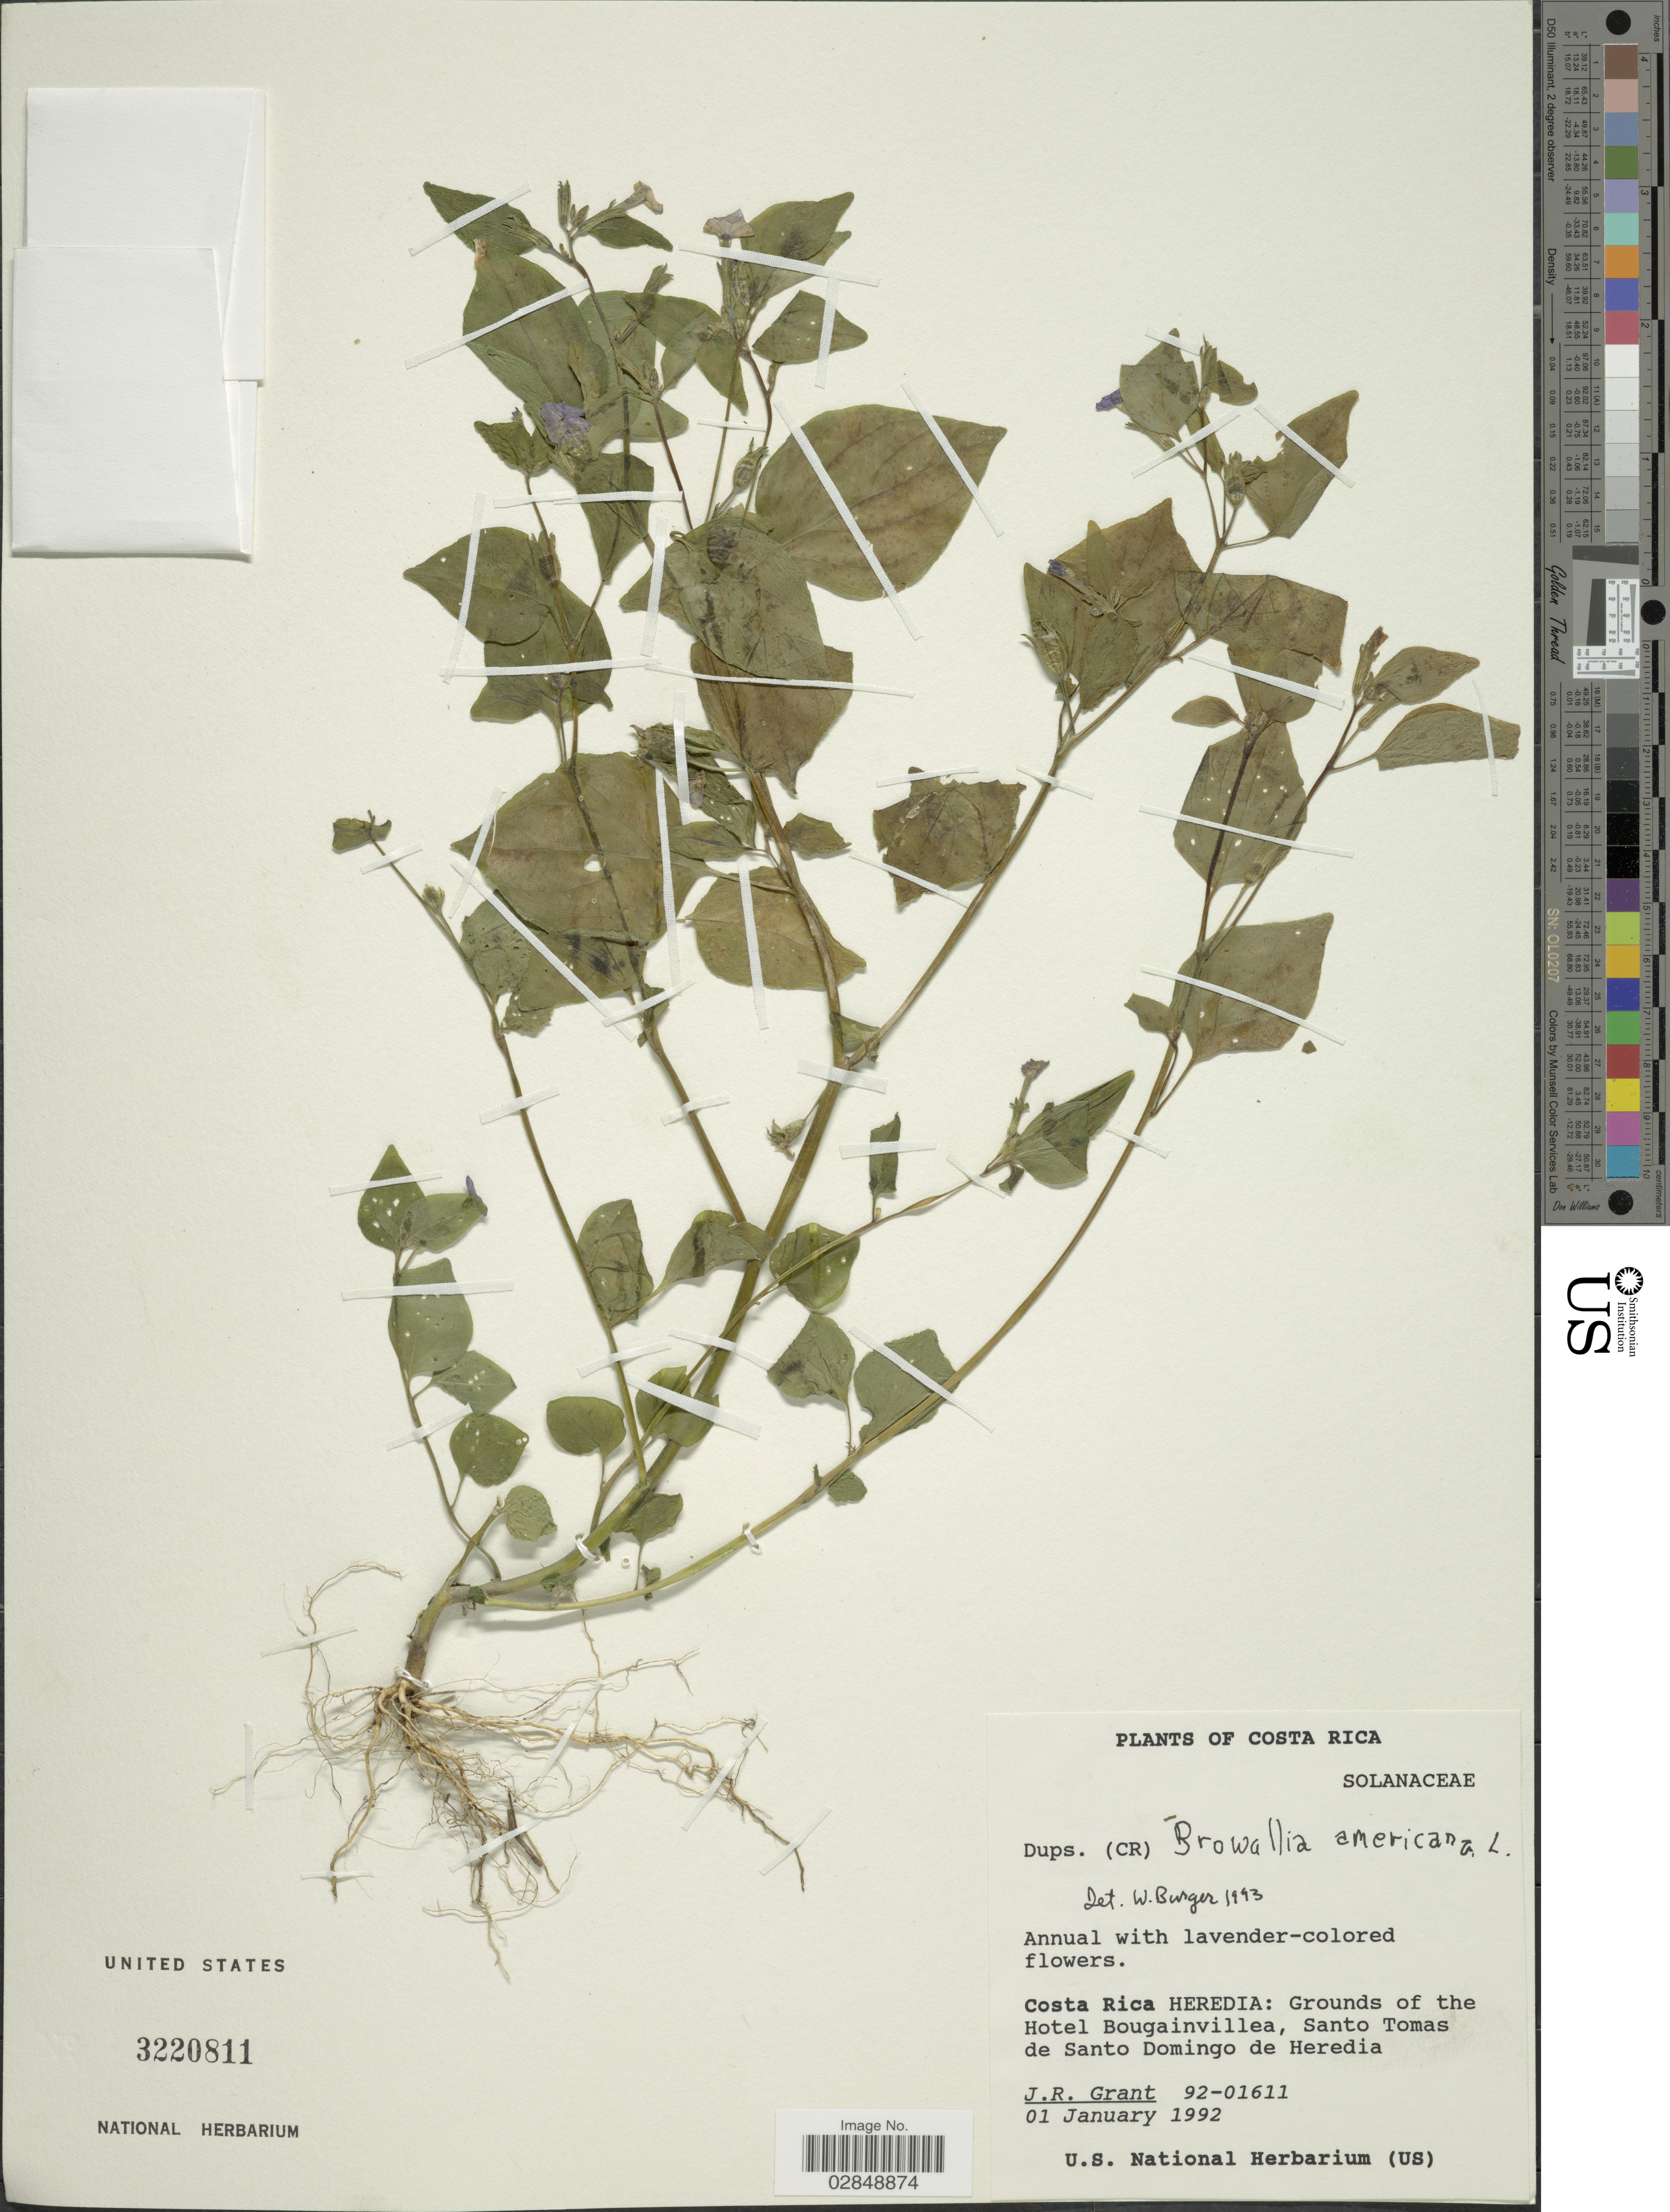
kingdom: Plantae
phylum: Tracheophyta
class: Magnoliopsida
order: Solanales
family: Solanaceae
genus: Browallia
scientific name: Browallia americana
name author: L.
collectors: J. Grant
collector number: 92-01611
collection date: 1992-01-01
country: Costa Rica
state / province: Heredia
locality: Grounds of the Hotel Bougainvillea, Santo Tomas de Santo Domingo de Heredia.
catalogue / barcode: US 3220811